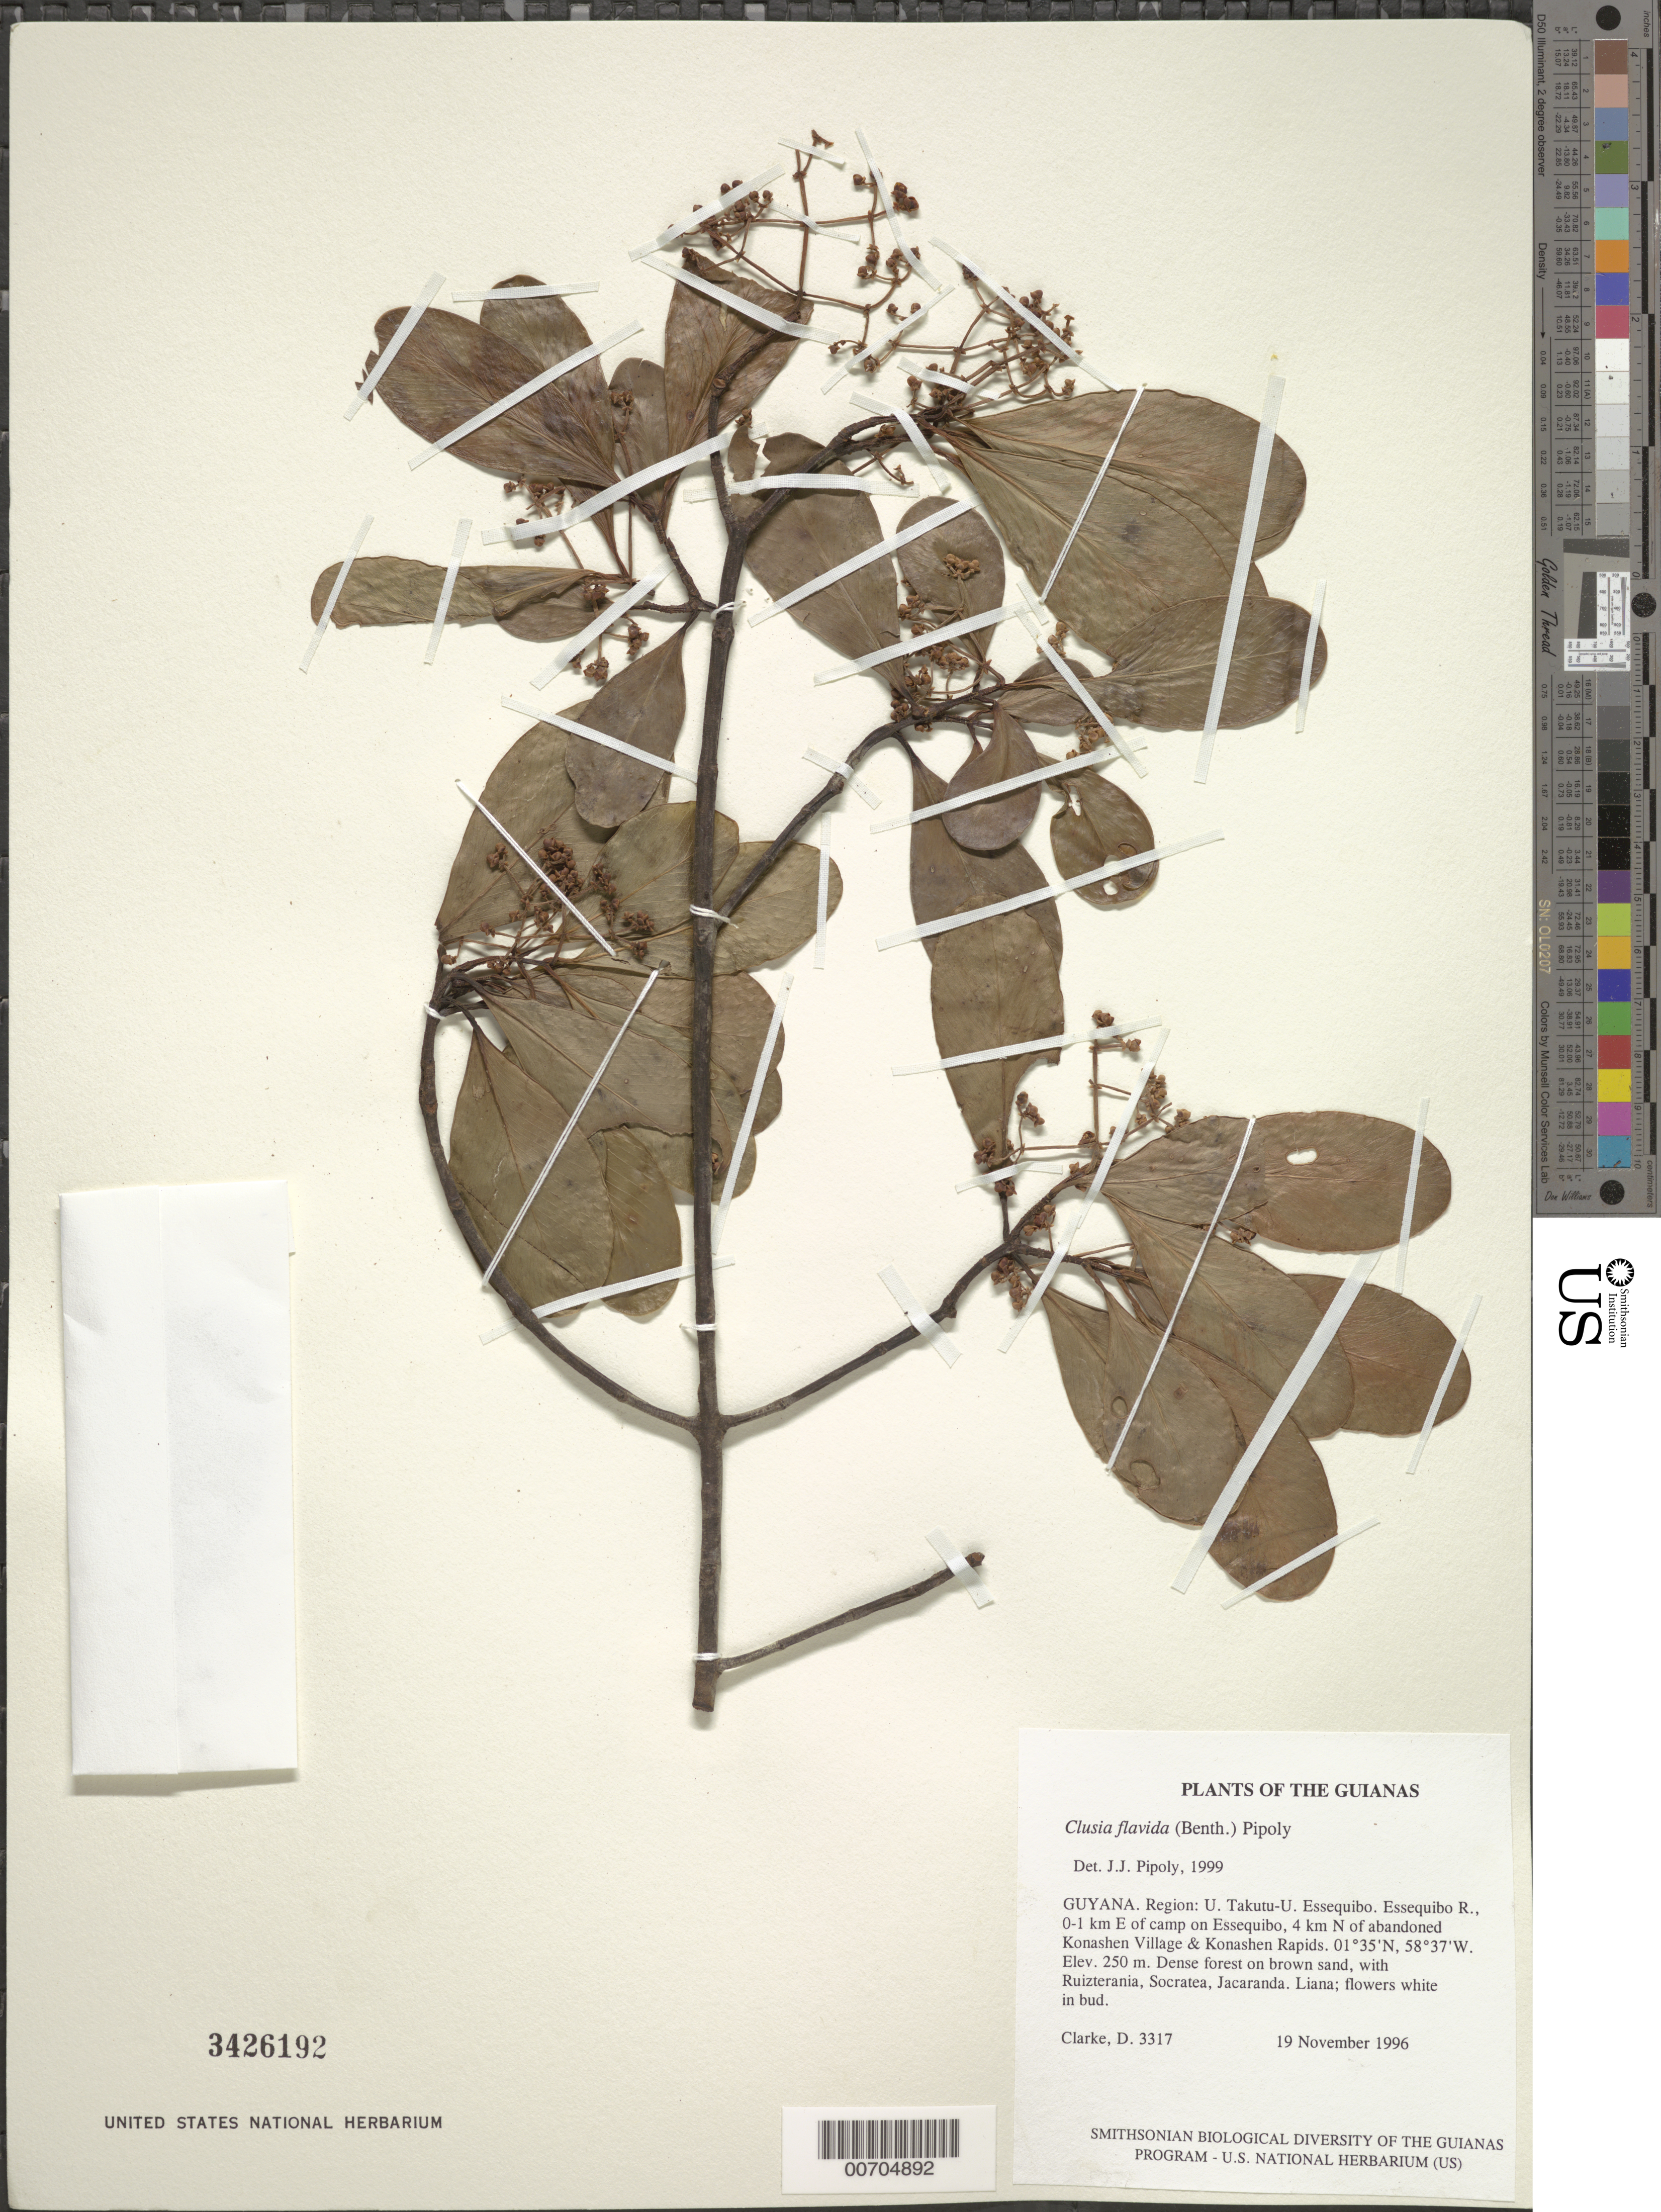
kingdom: Plantae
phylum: Tracheophyta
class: Magnoliopsida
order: Malpighiales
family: Clusiaceae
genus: Clusia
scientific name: Clusia flavida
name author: (Benth.) Pipoly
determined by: Pipoly, J. J., III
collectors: H. D. Clarke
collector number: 3317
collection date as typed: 19 November 1996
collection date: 1996-11-19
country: Guyana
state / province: U. Takutu-U. Essequibo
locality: Essequibo R., 0-1 km E of camp on Essequibo, 4 km N of abandoned Konashen Village & Konashen Rapids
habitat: Dense forest on brown sand, with Ruizterania, Socratea, Jacaranda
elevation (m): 250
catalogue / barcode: US 3426192